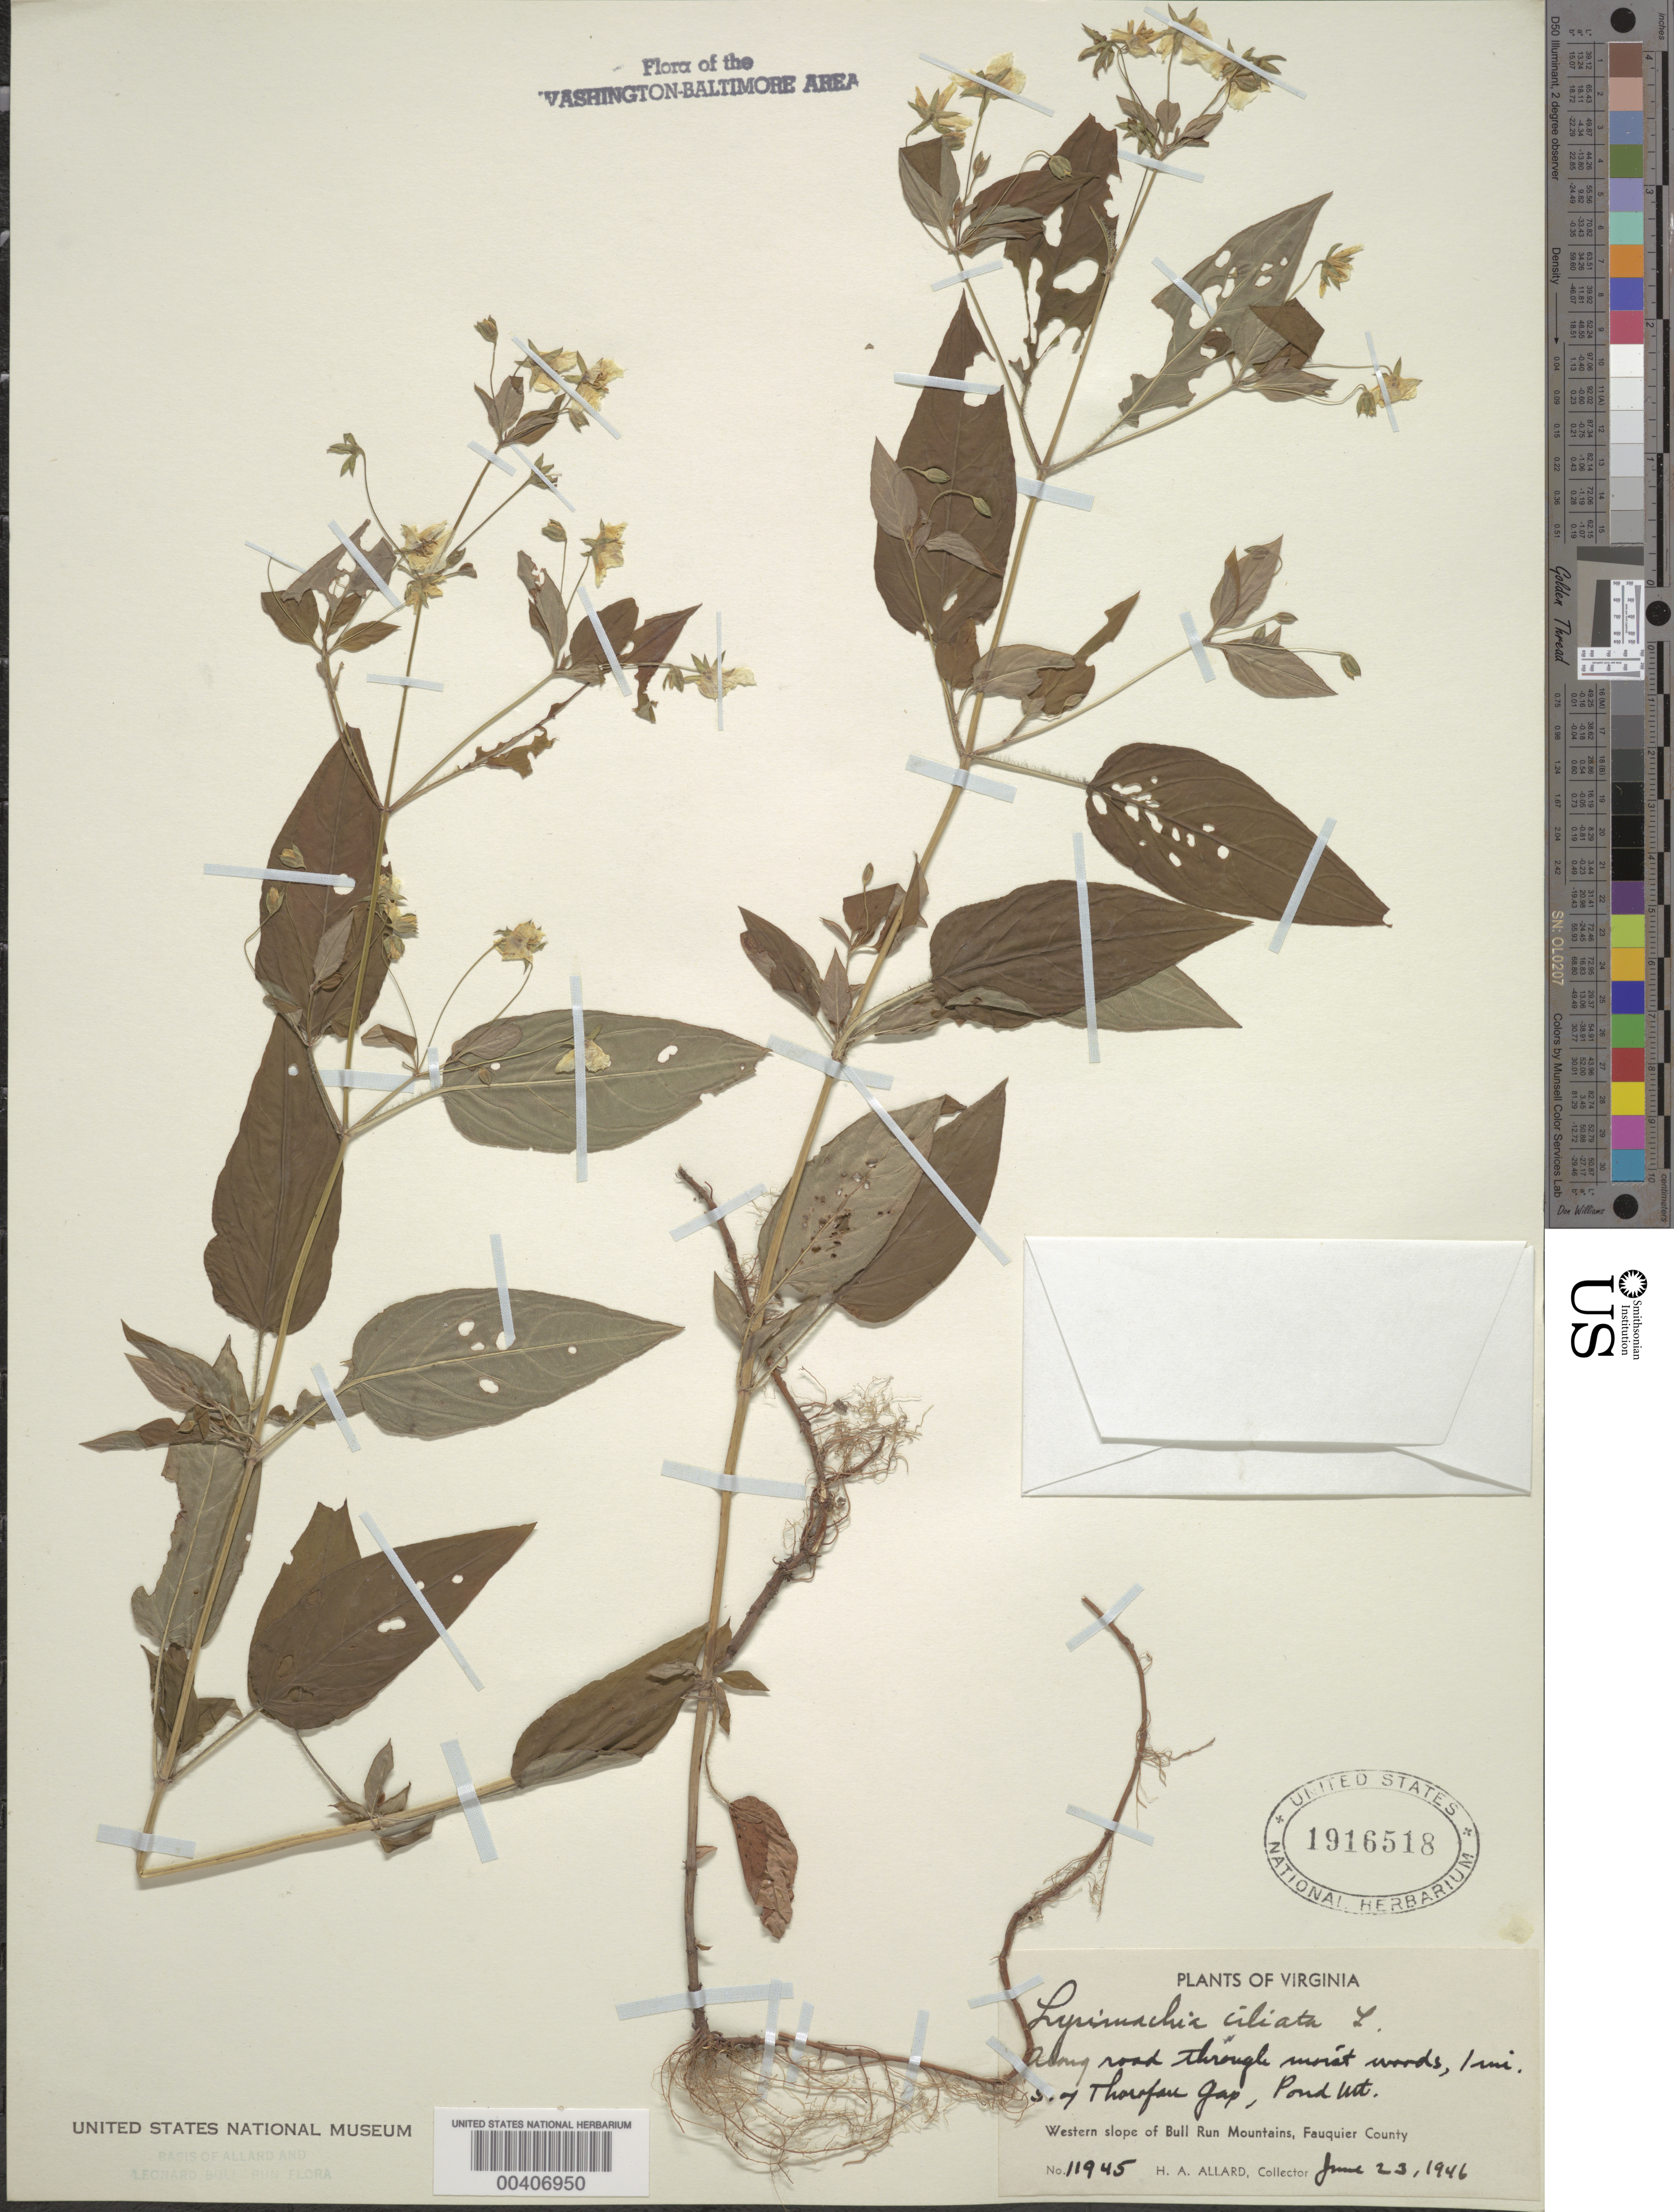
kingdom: Plantae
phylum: Tracheophyta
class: Magnoliopsida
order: Ericales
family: Primulaceae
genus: Lysimachia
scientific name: Lysimachia ciliata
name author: L.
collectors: H. A. Allard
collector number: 11945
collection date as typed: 23 Jun 1946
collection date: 1946-06-23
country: United States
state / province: Virginia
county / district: Fauquier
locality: South of Thorofare Gap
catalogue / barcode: US 1916518